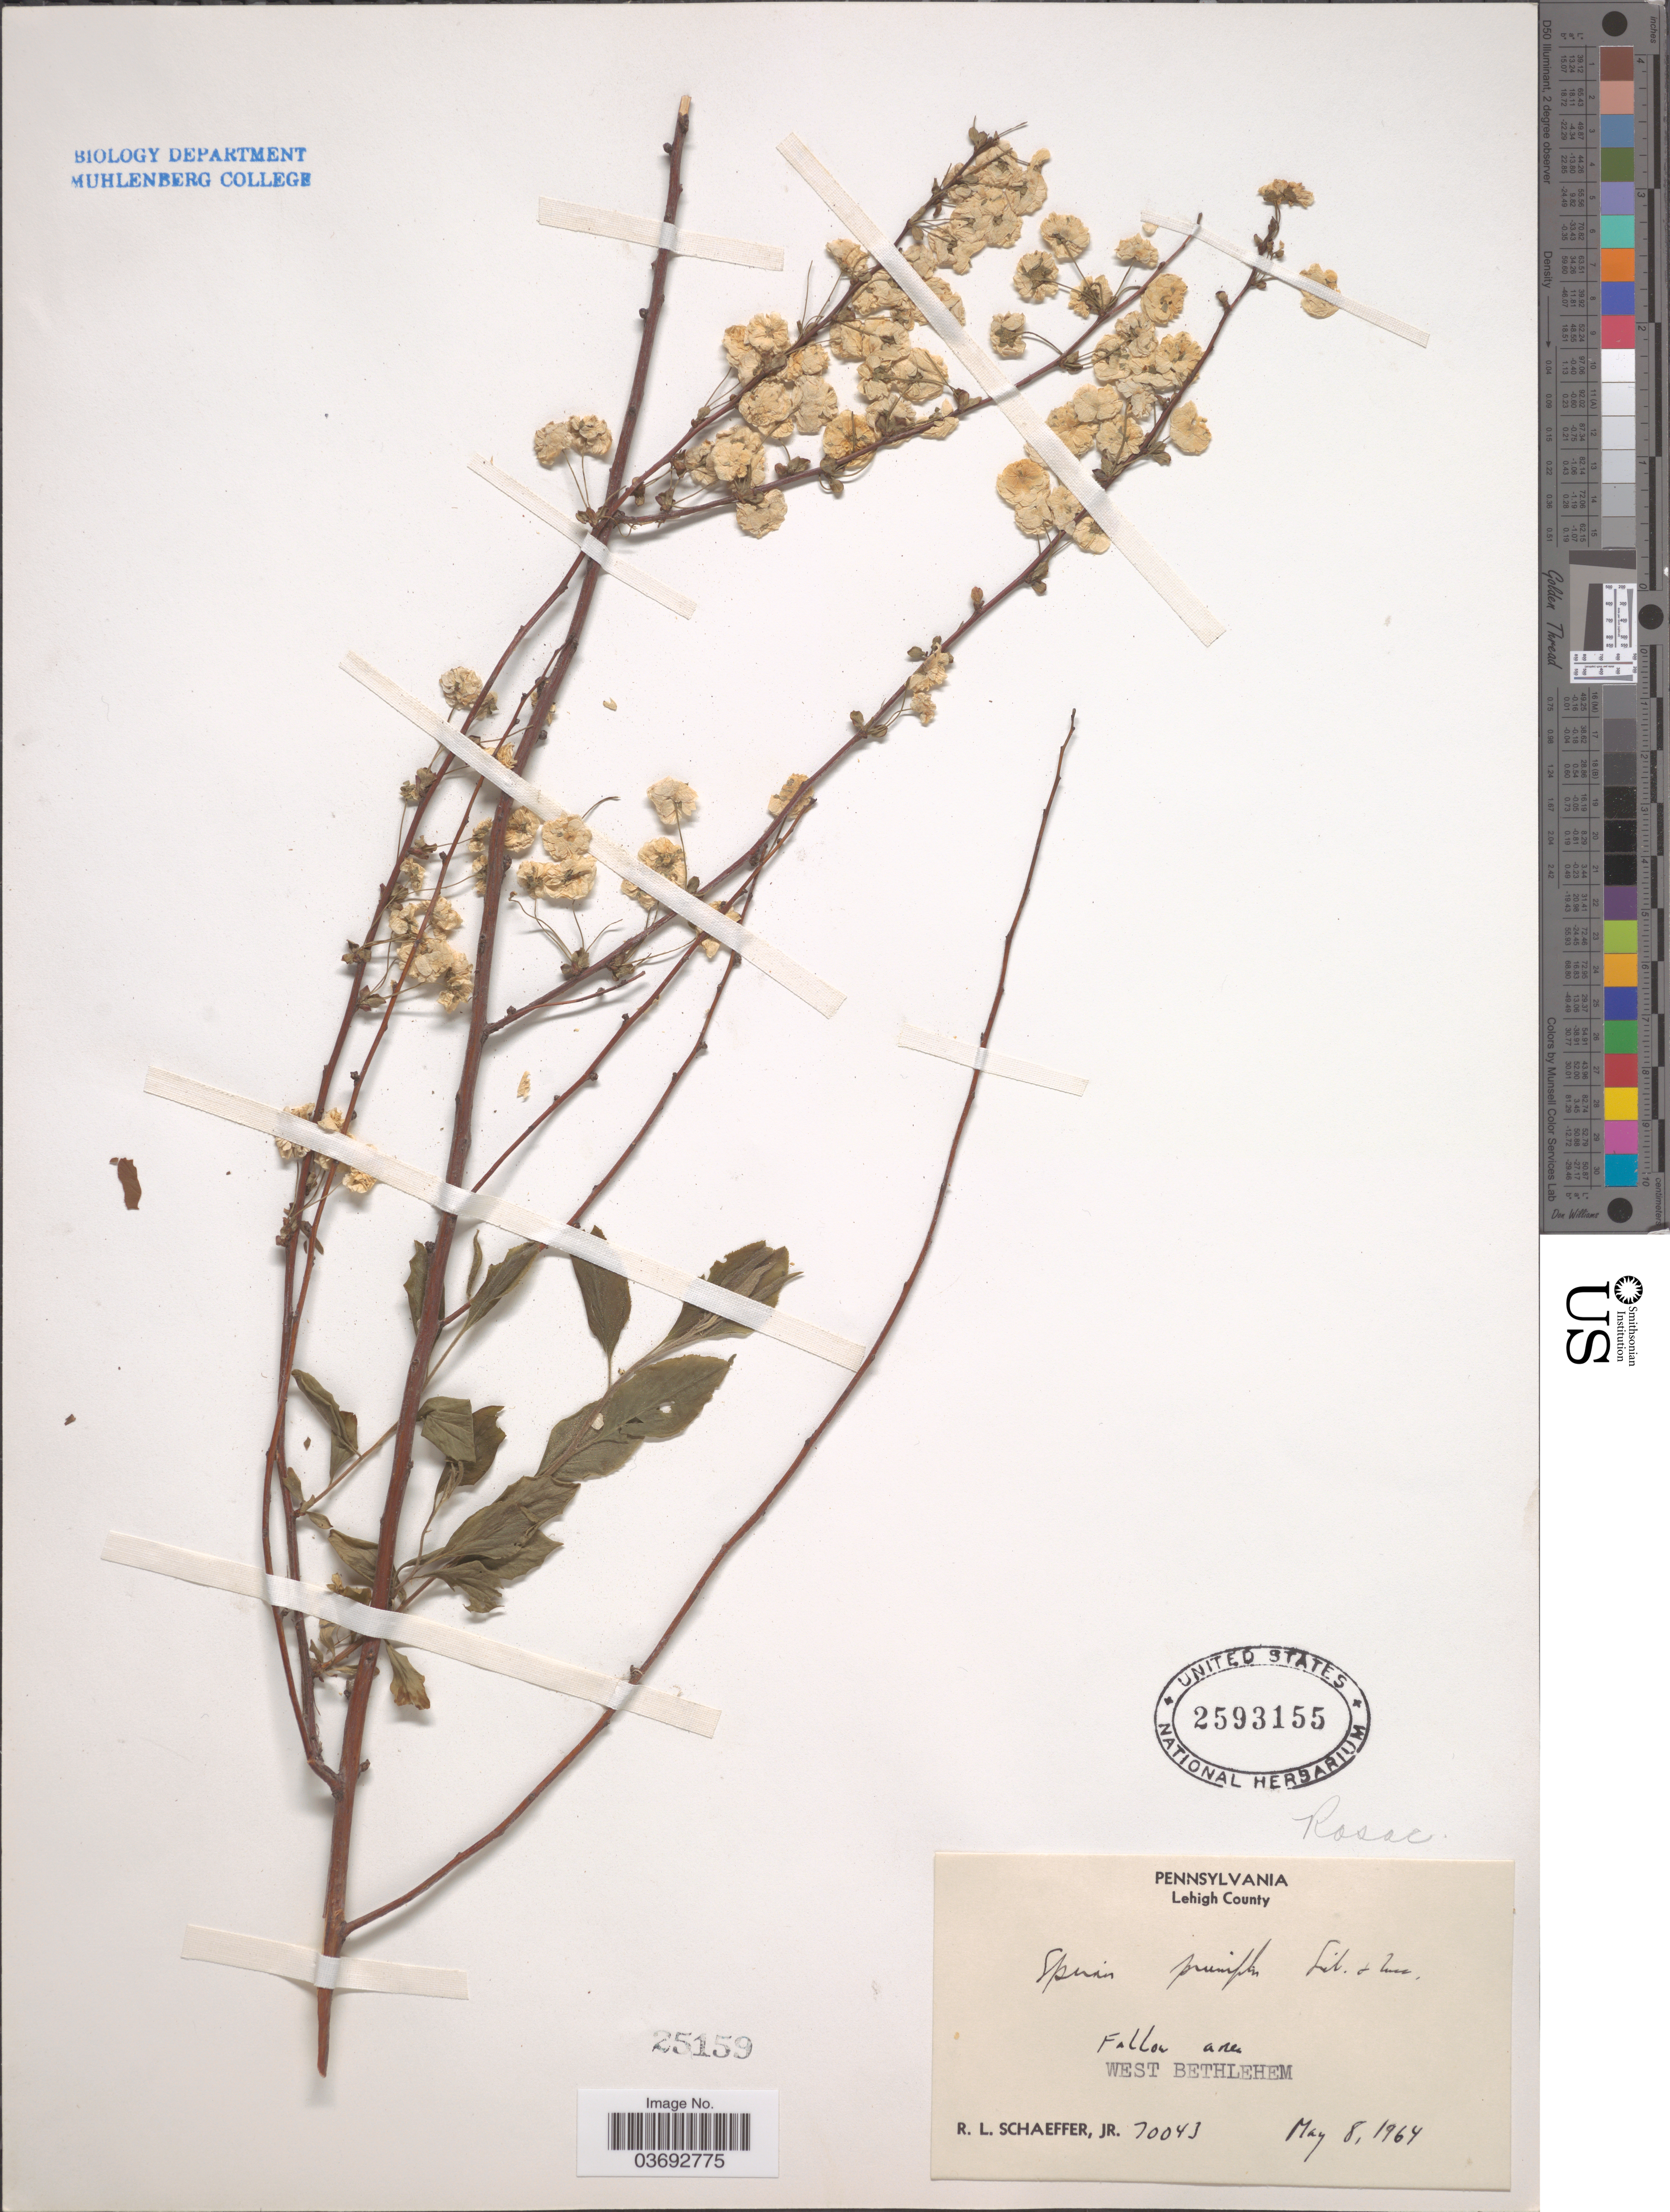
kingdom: Plantae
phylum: Tracheophyta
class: Magnoliopsida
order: Rosales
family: Rosaceae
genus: Spiraea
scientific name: Spiraea prunifolia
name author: Siebold & Zucc.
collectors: R. L. Schaeffer Jr.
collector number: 70043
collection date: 1964-05-08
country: United States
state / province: Pennsylvania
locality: Lehigh County. Fallow area. West Bethlehem.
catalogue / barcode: US 2593155